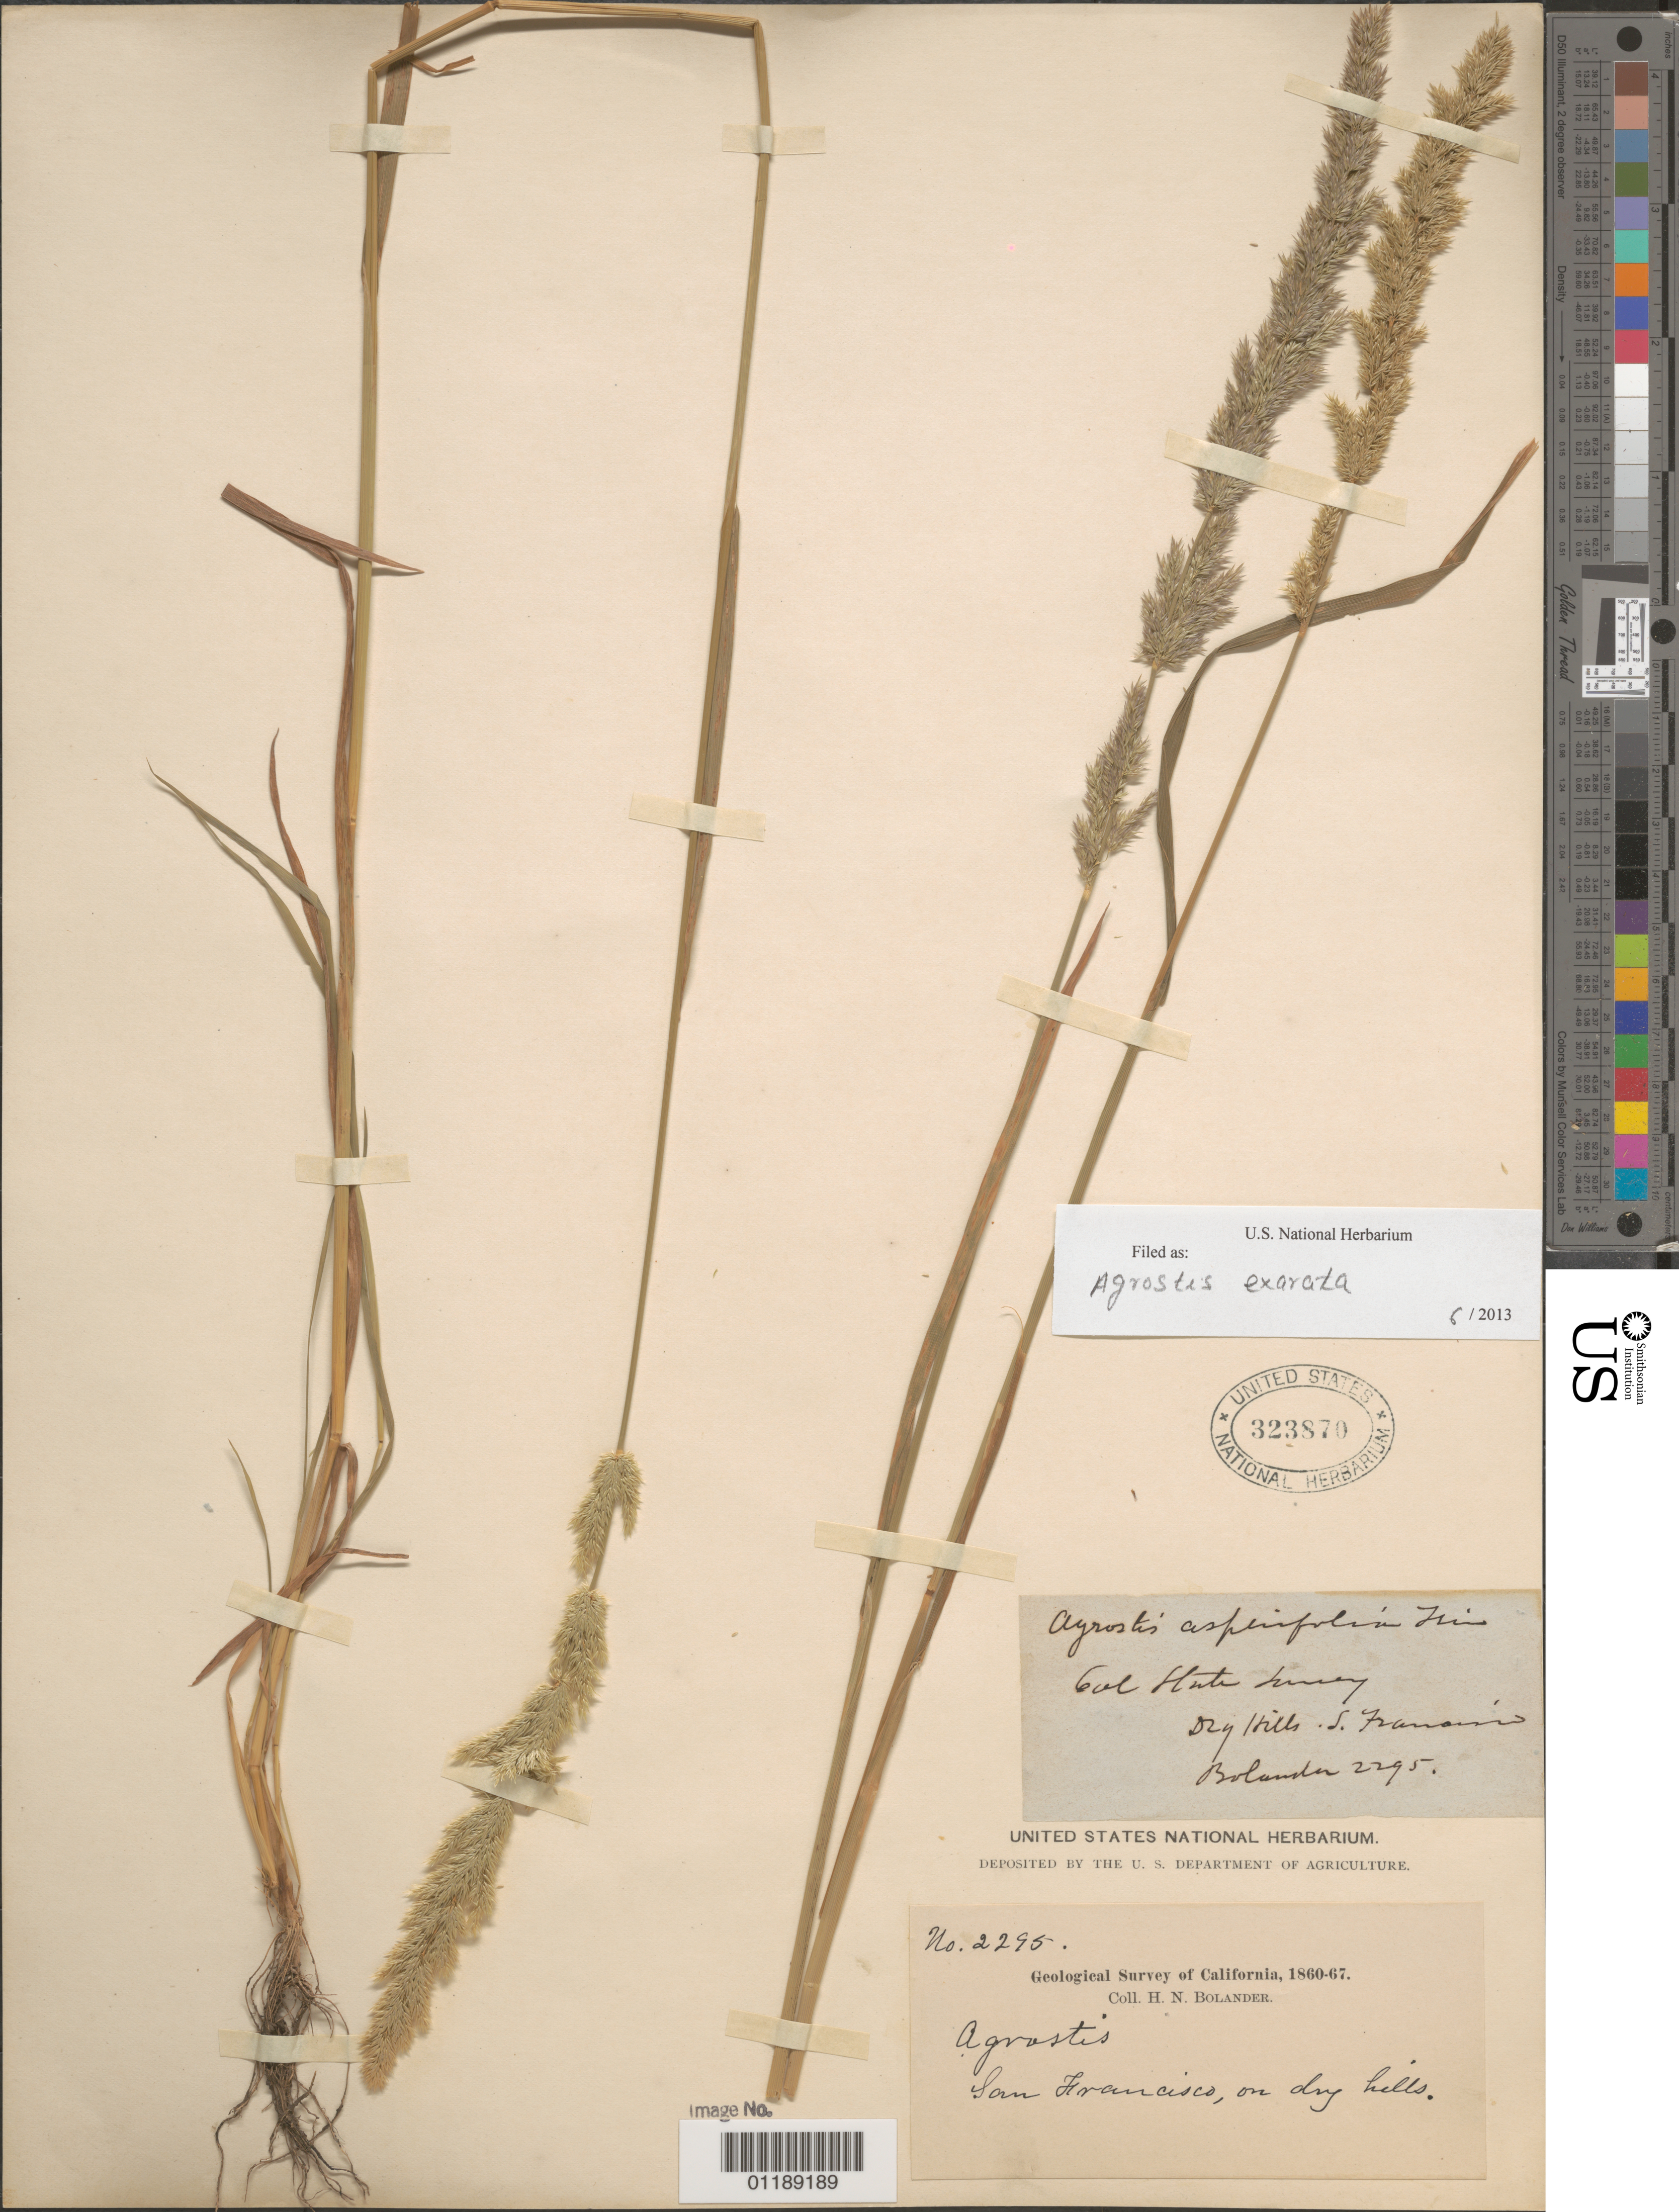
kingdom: Plantae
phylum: Tracheophyta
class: Liliopsida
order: Poales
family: Poaceae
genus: Agrostis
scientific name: Agrostis exarata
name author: Trin.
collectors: H. Bolander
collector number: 2295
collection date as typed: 1860 to -- --- 1867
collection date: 1860/1867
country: United States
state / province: California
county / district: San Francisco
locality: San Francisco.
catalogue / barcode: US 323870